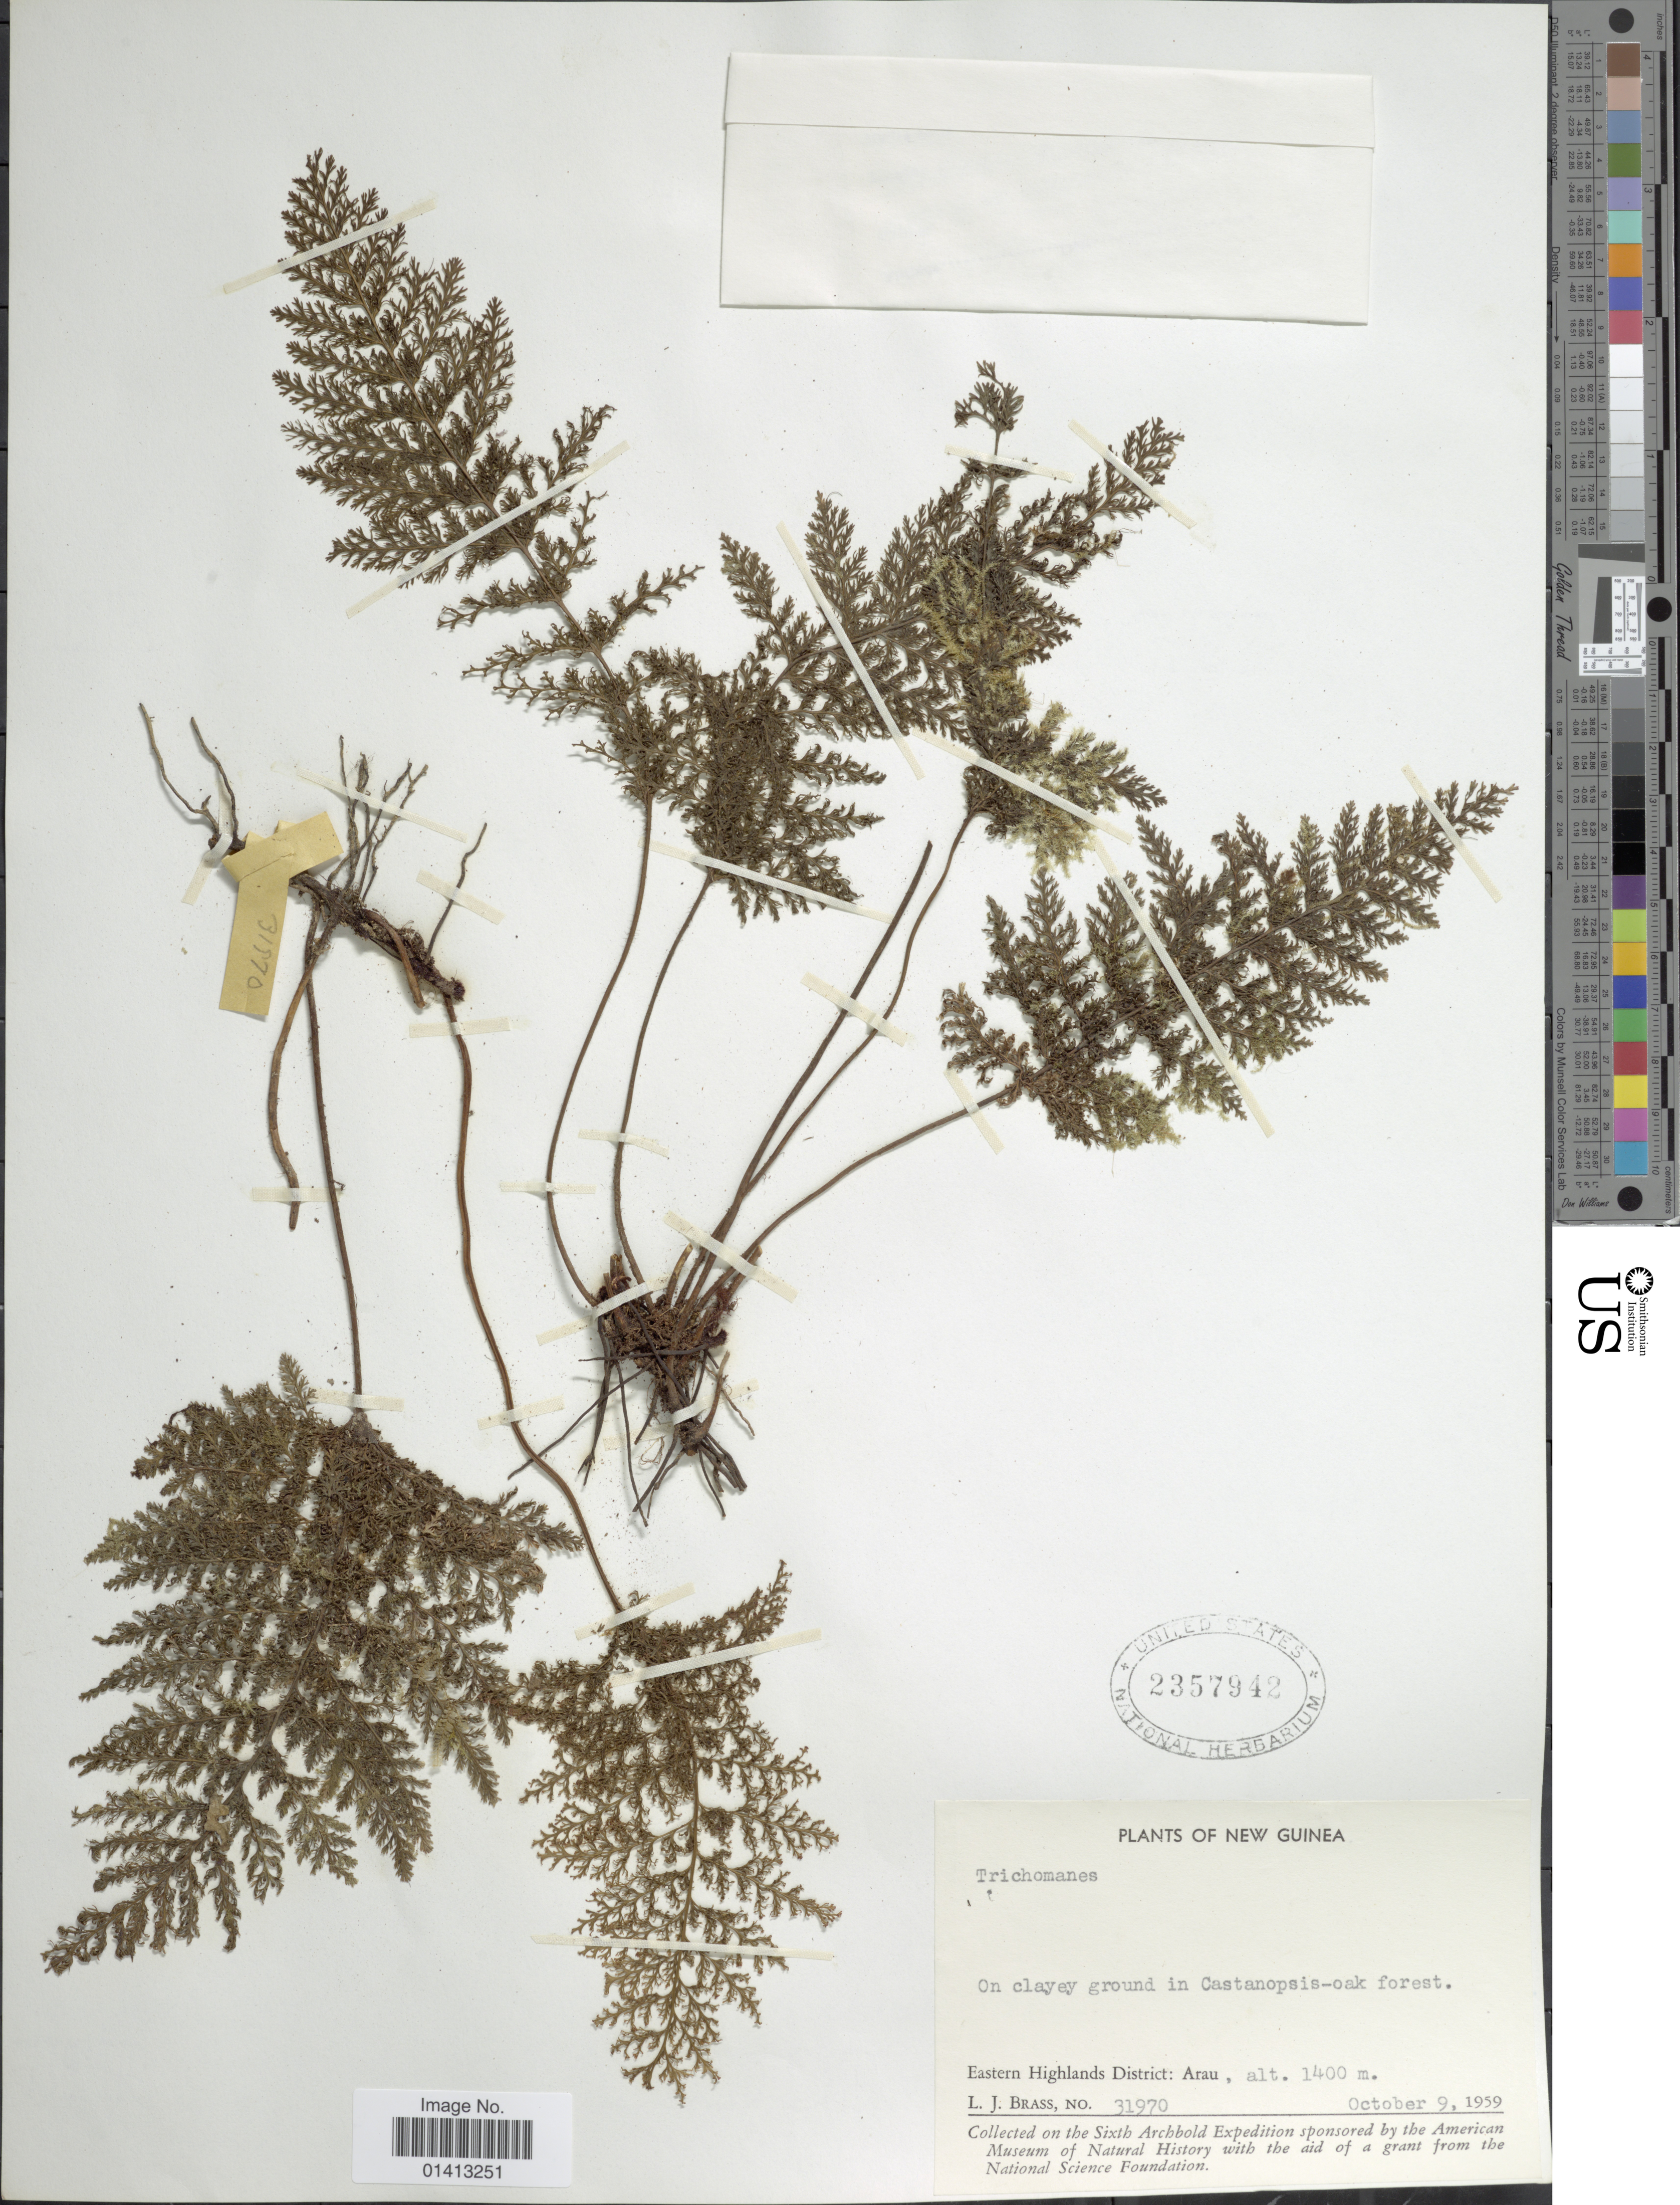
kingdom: Plantae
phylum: Tracheophyta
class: Polypodiopsida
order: Hymenophyllales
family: Hymenophyllaceae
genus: Crepidomanes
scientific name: Crepidomanes sp.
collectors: L. J. Brass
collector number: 31970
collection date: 1959-10-09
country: Papua New Guinea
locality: New Guinea, Eastern Highlands Districrt: Arau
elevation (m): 1400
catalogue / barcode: US 2357942